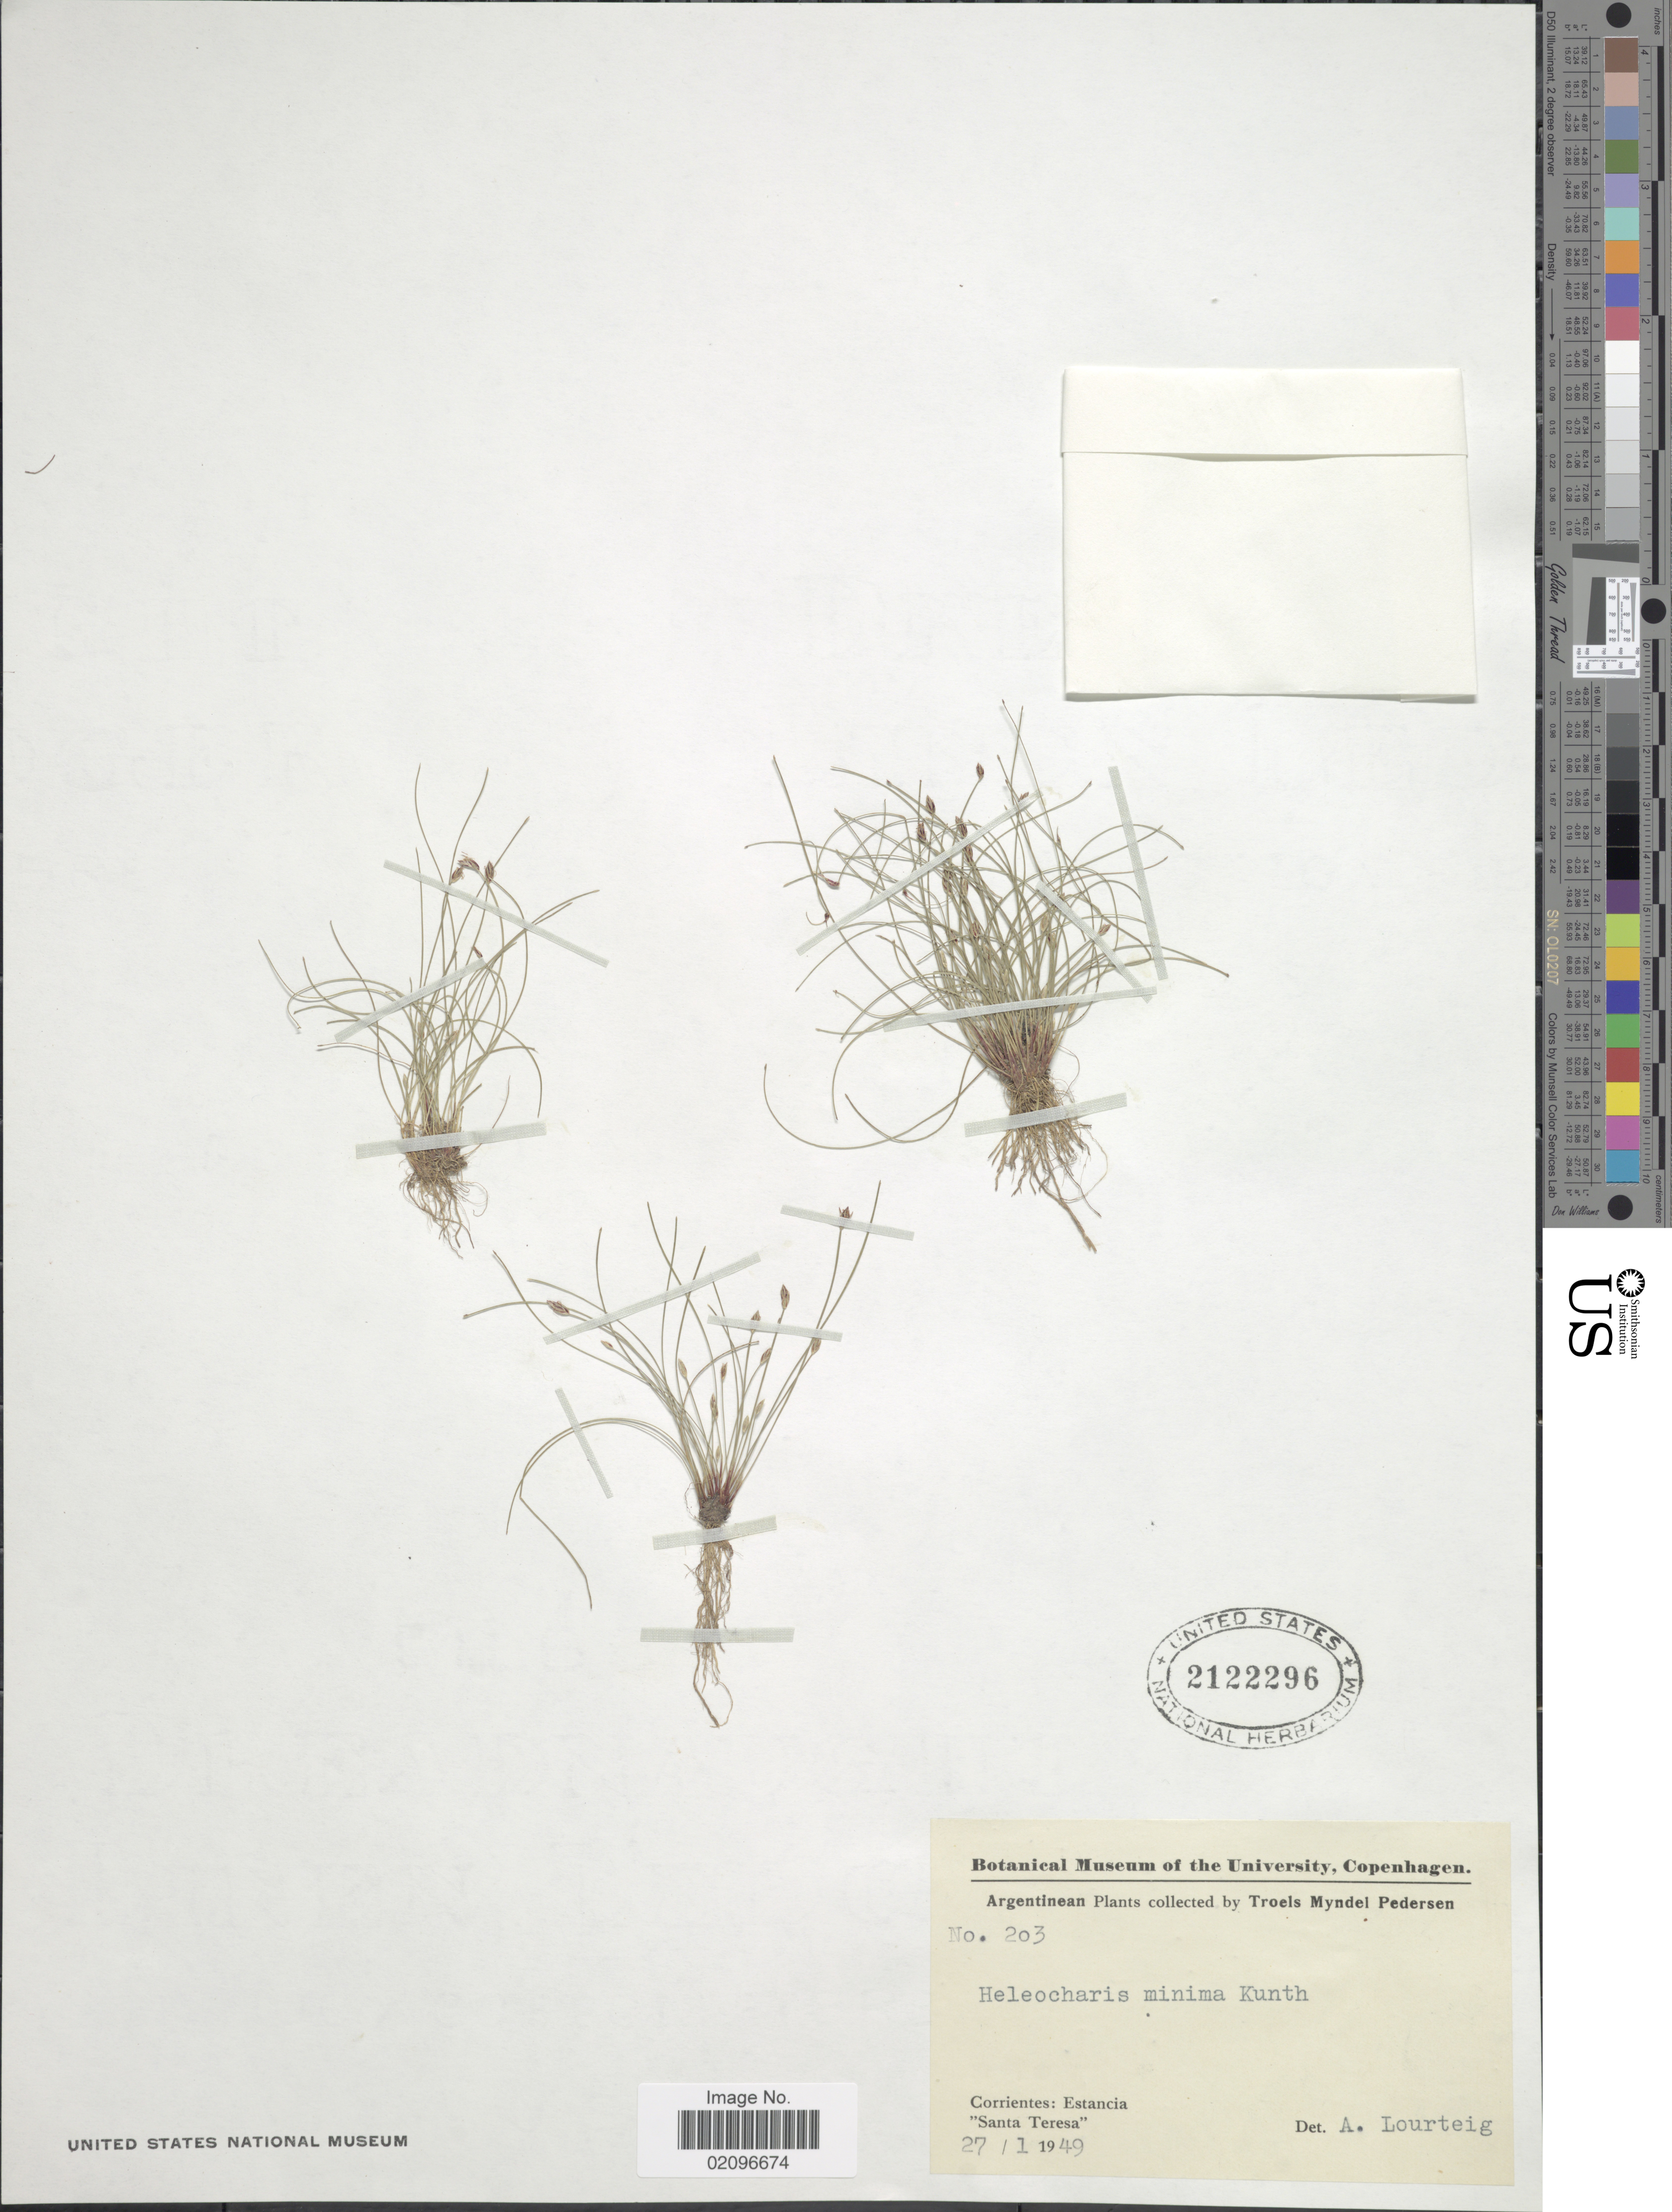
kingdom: Plantae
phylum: Tracheophyta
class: Liliopsida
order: Poales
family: Cyperaceae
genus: Eleocharis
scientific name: Eleocharis minima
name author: Kunth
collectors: T. Pederson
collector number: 203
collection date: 1949-01-27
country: Argentina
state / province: Corrientes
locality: Estancia. "Santa Teresa"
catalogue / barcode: US 2122296